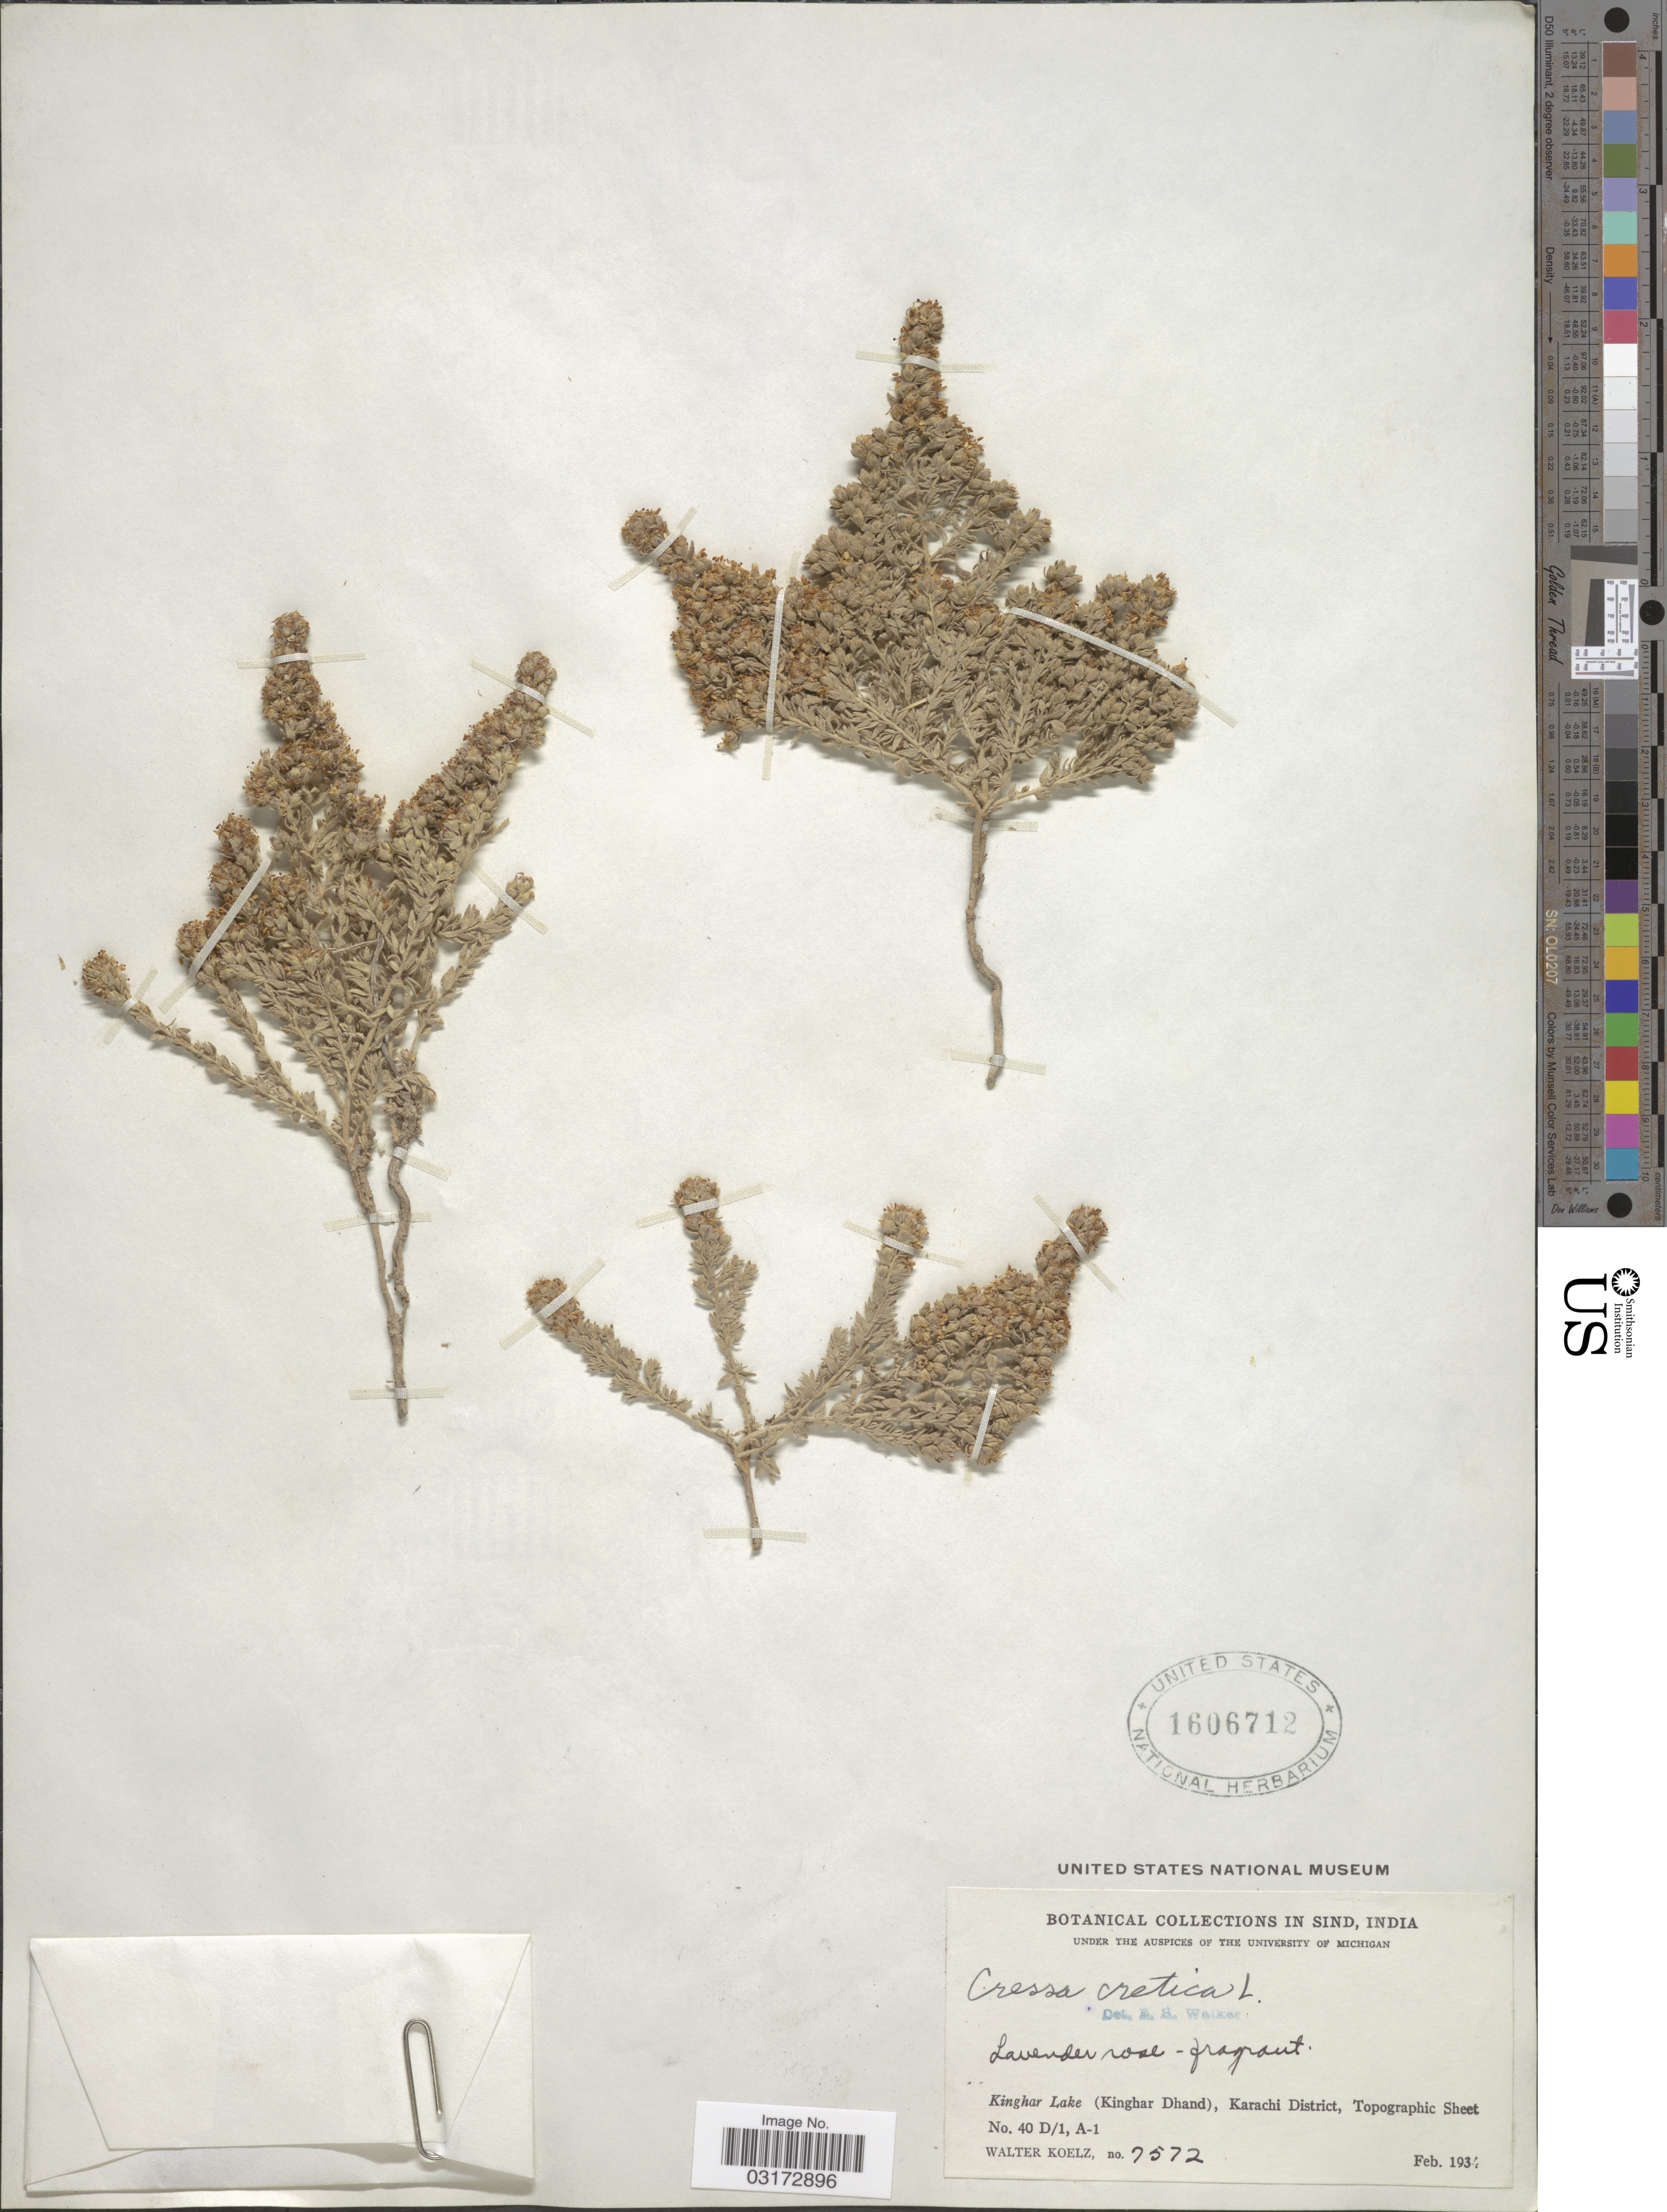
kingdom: Plantae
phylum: Tracheophyta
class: Magnoliopsida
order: Solanales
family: Convolvulaceae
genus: Cressa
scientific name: Cressa cretica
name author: L.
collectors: W. N. Koelz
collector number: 7572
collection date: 1934-02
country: Pakistan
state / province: Sindh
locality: Kinghar Lake (Kinghar Dhand), Karachi District, Topographic Sheet No. 40 D/1, A-1.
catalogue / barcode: US 1606712